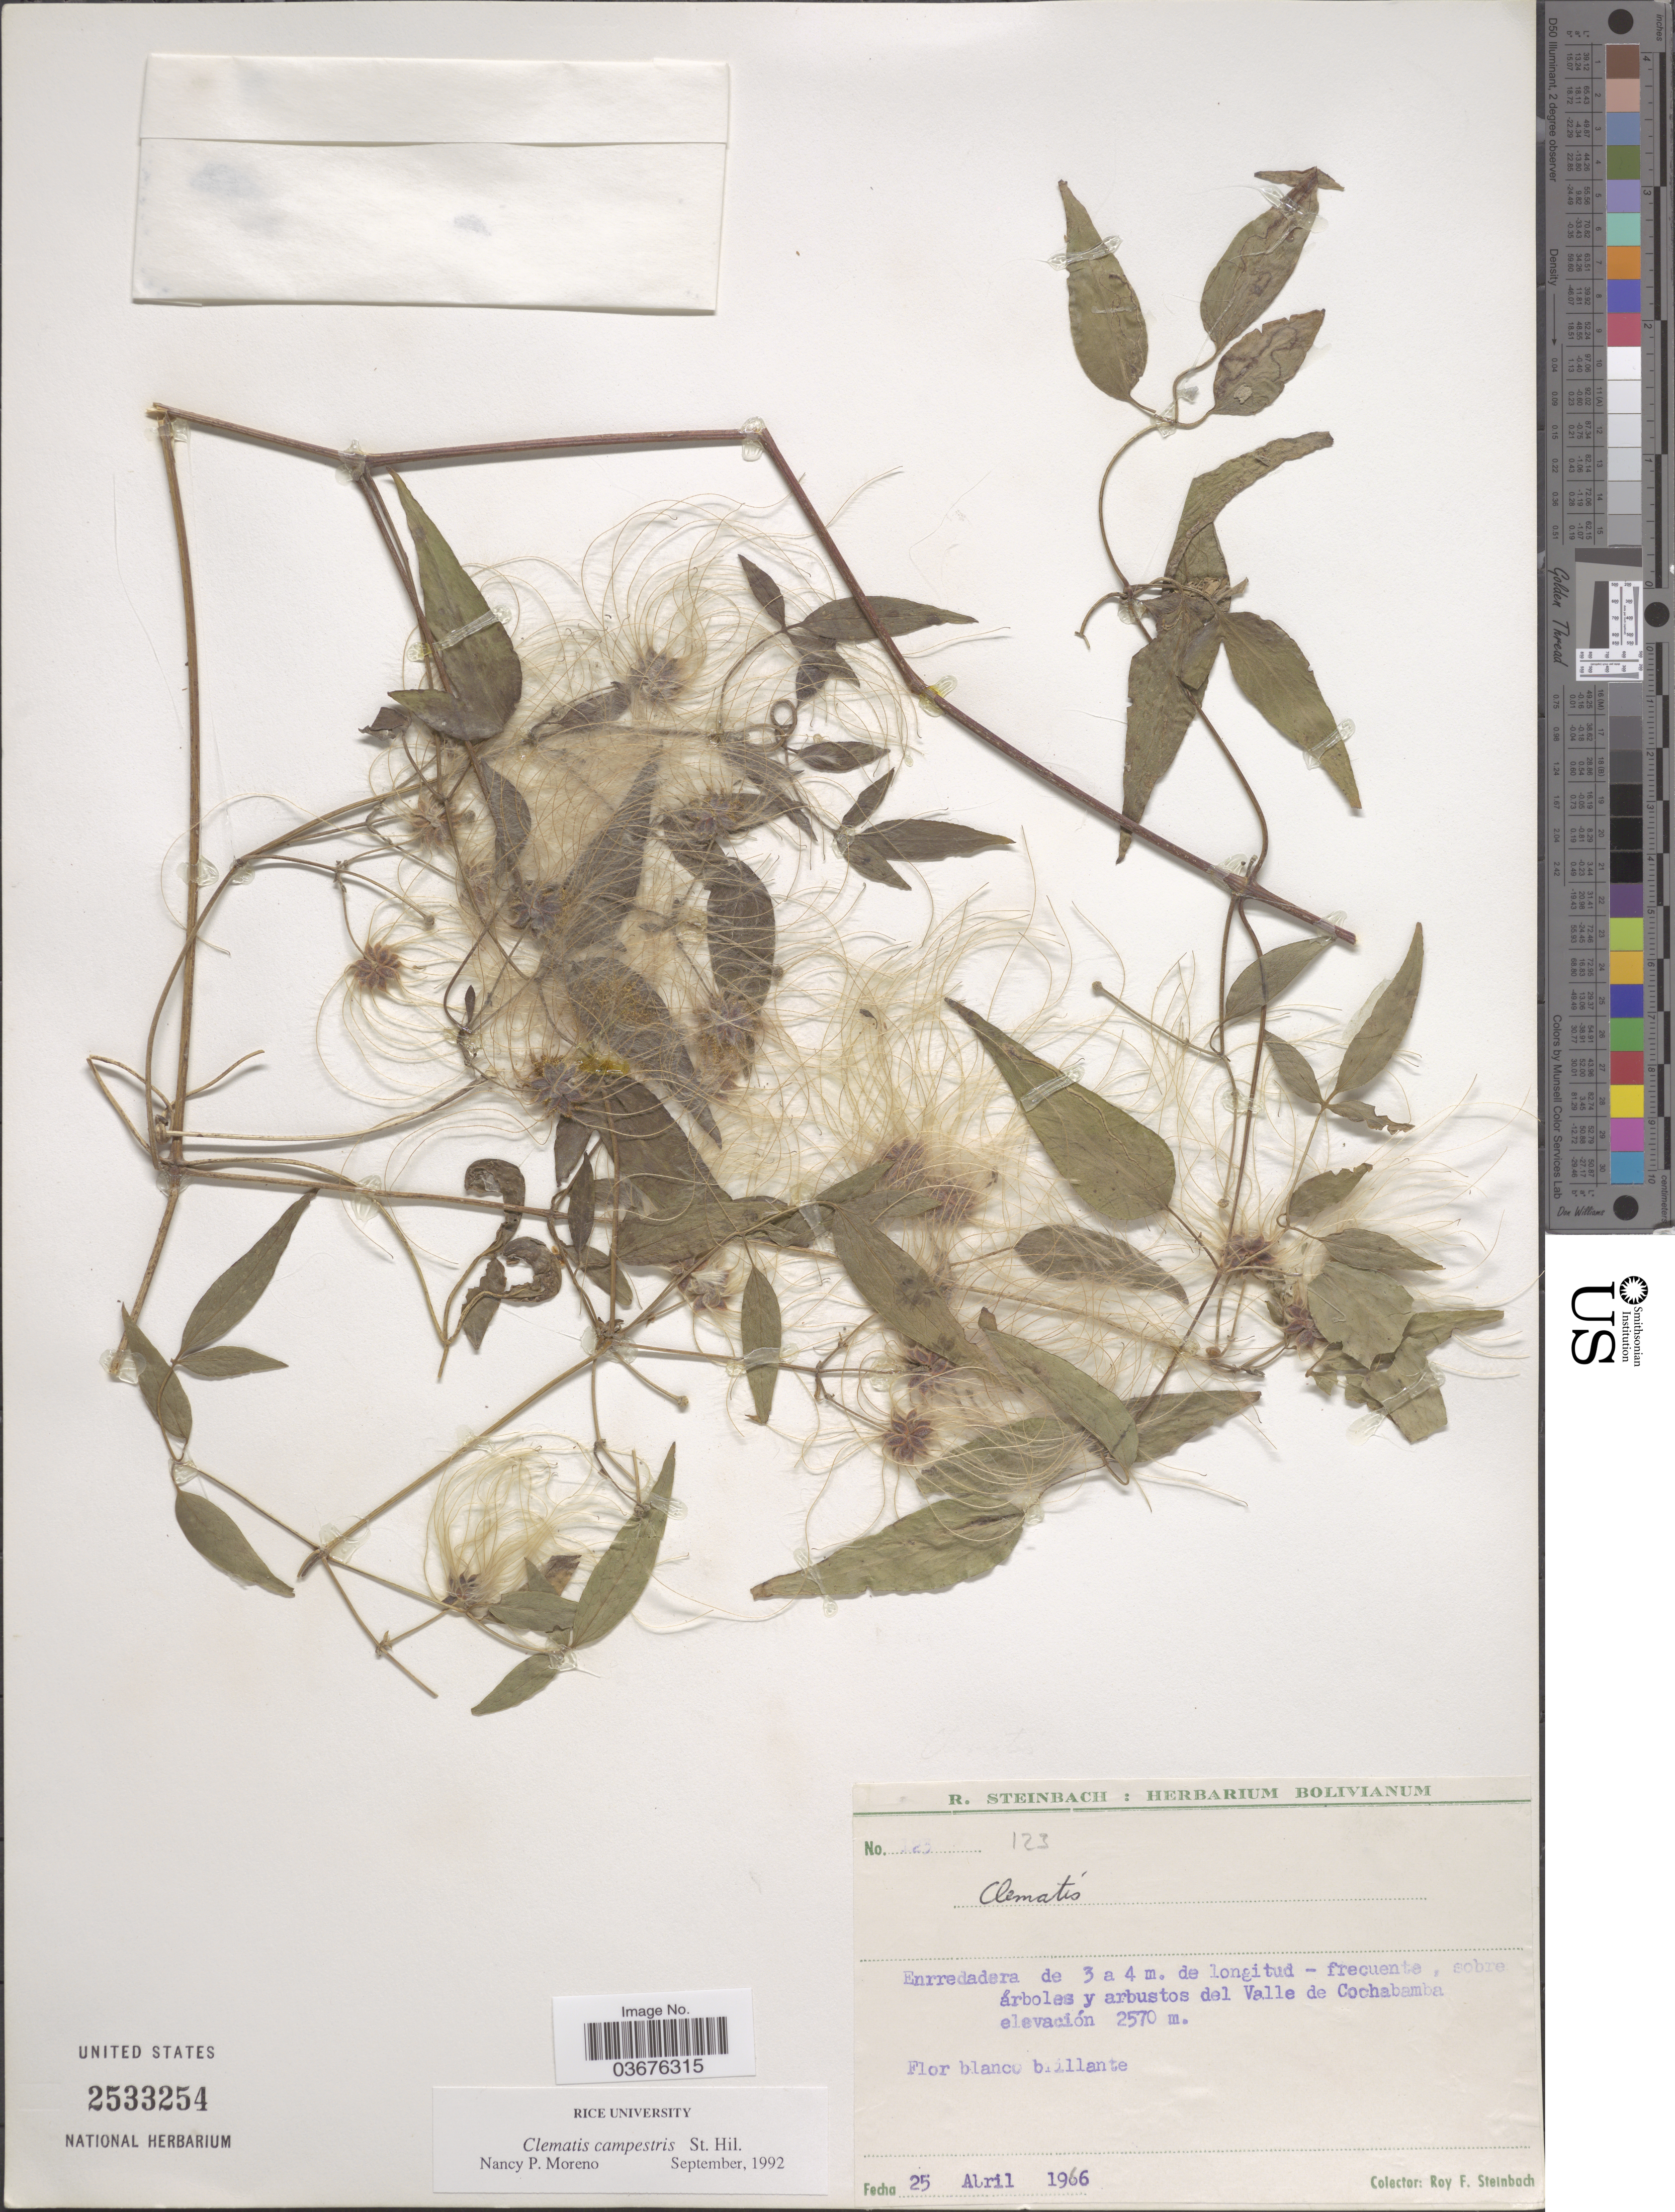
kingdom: Plantae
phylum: Tracheophyta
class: Magnoliopsida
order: Ranunculales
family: Ranunculaceae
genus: Clematis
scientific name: Clematis campestris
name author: A. St.-Hil.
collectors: R. F. Steinbach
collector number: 123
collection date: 1966-04-25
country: Bolivia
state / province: Cochabamba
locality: Sobre árboles y arbustos del Valle de Cochabamba.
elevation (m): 2570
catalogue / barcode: US 2533254